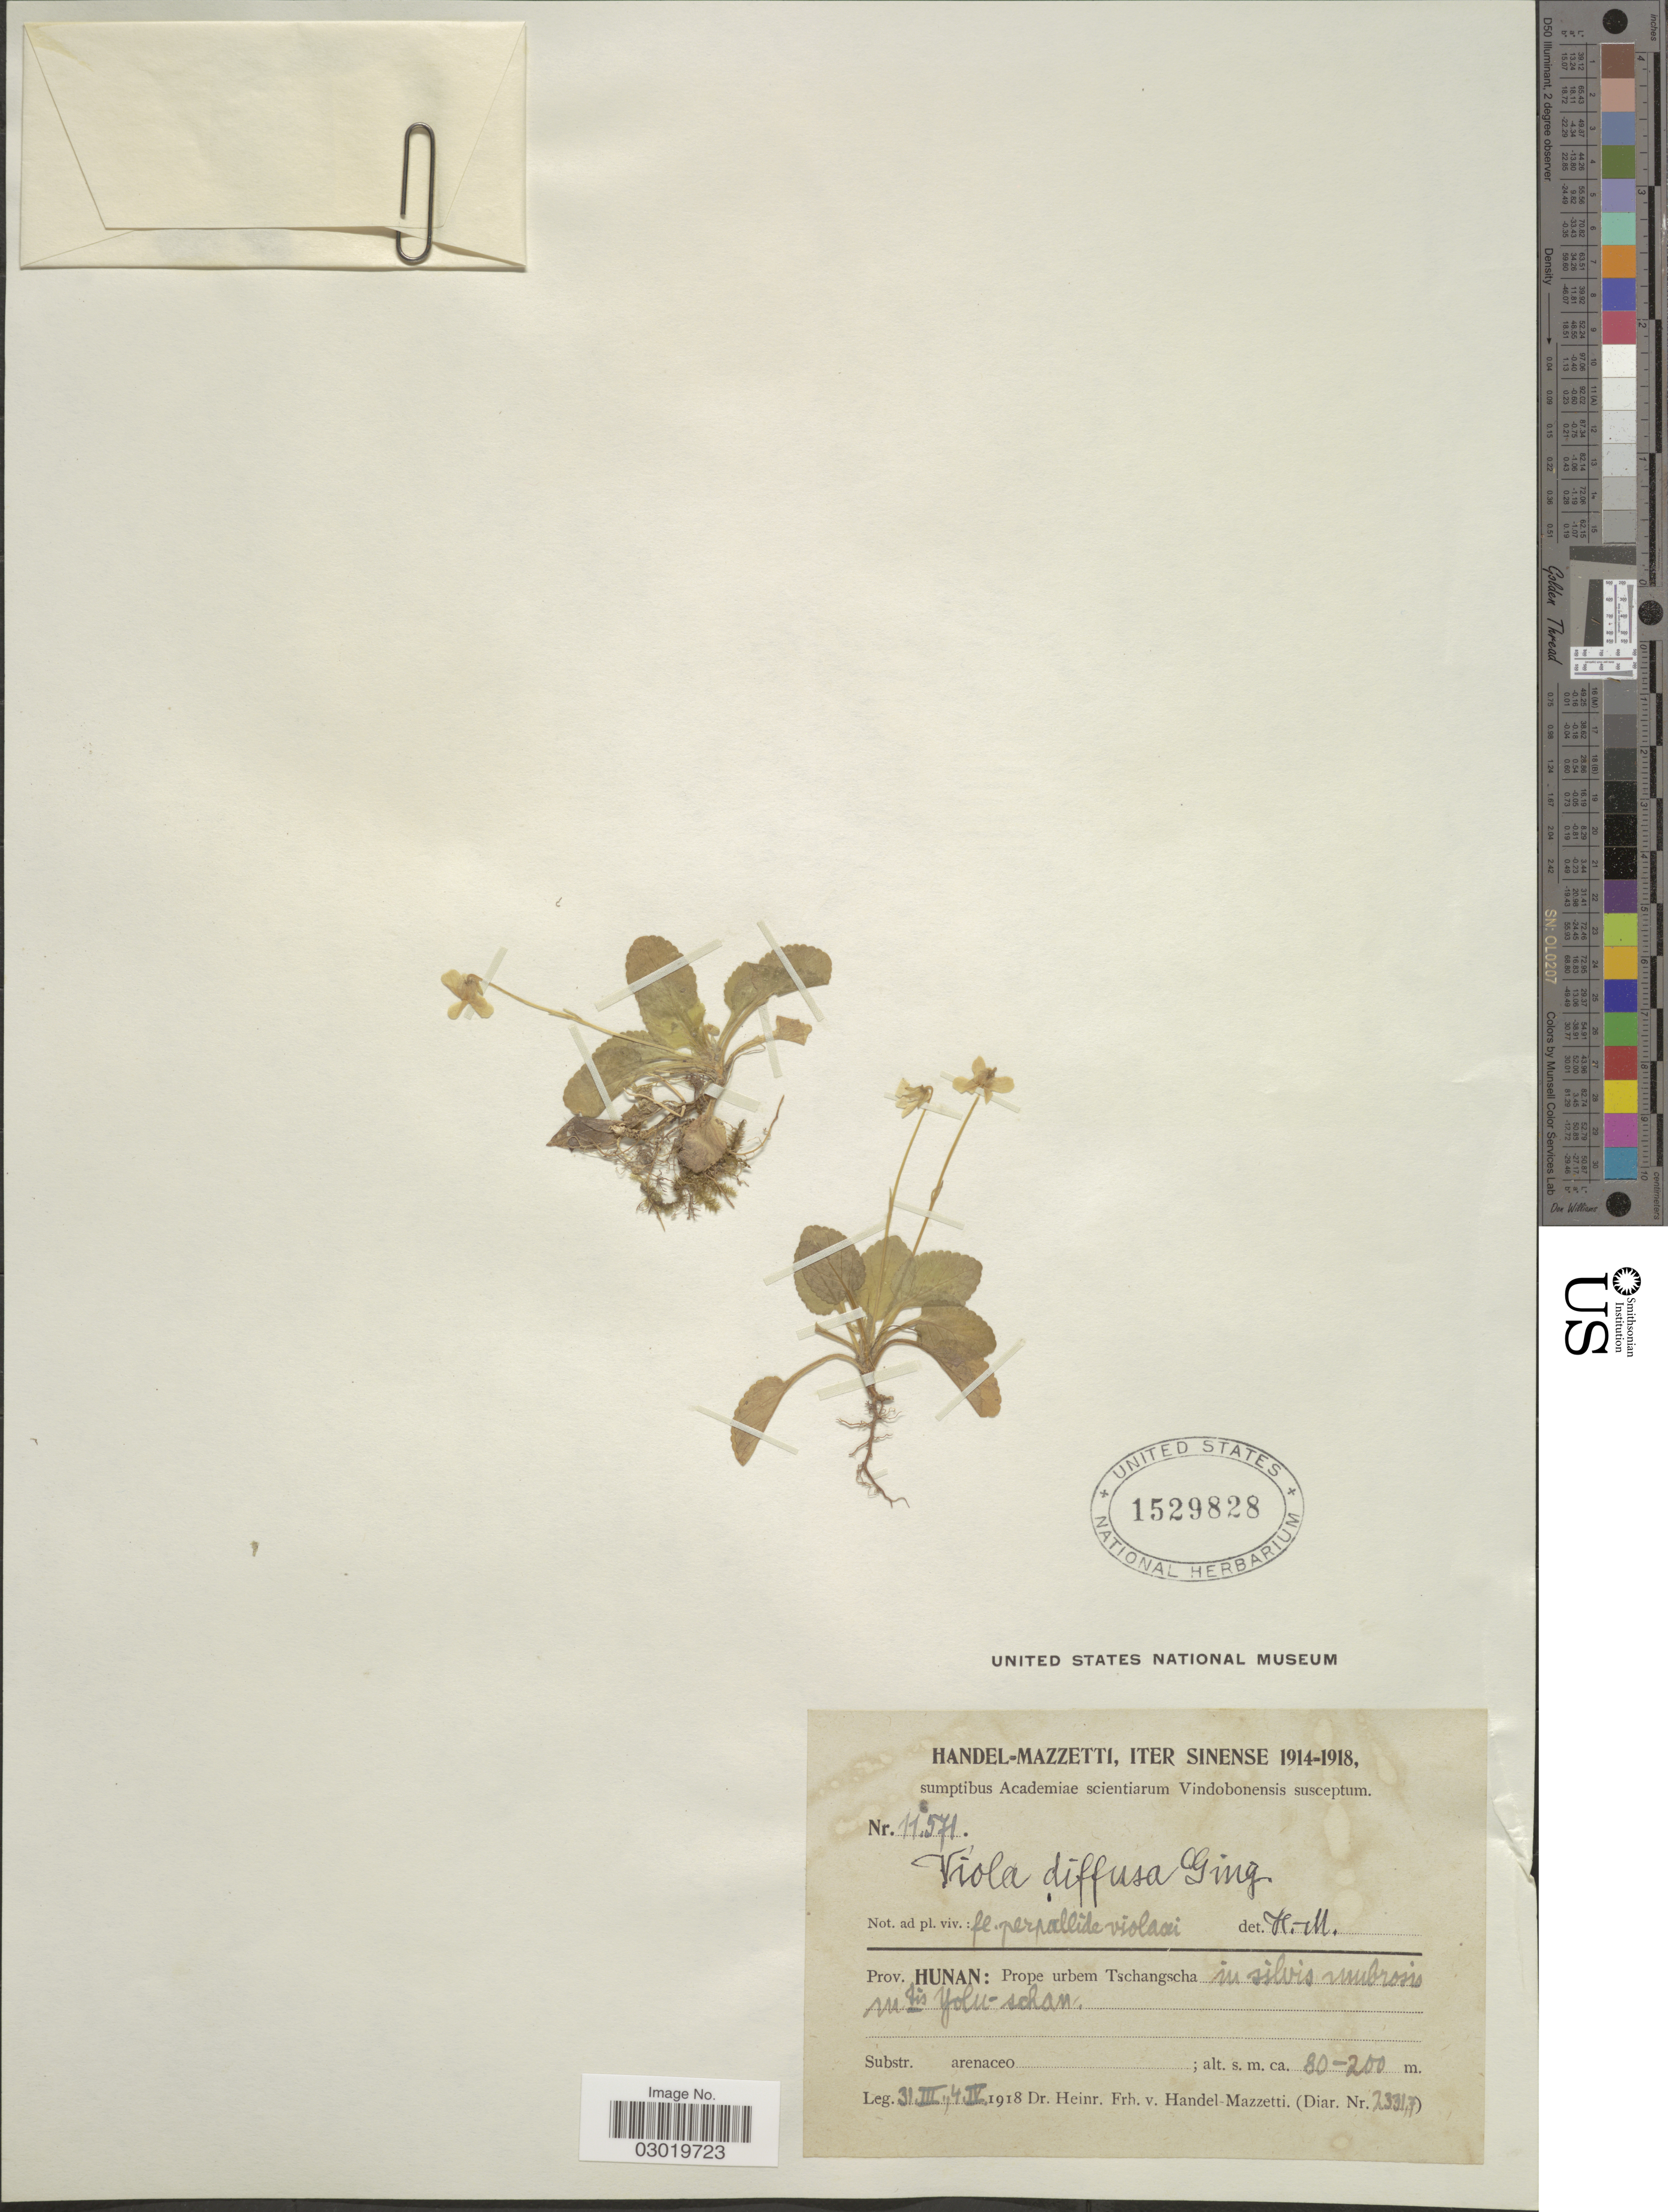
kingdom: Plantae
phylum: Tracheophyta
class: Magnoliopsida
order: Malpighiales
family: Violaceae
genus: Viola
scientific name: Viola diffusa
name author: Ging.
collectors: H. Handel-Mazzetti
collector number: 11571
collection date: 1918-03-31/1918-04-04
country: China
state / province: Hunan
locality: Prov. Hunan: Prope urbem Tschangscha in silvis umbrosis Mtis Yolu-schan.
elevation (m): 80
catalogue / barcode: US 1529828